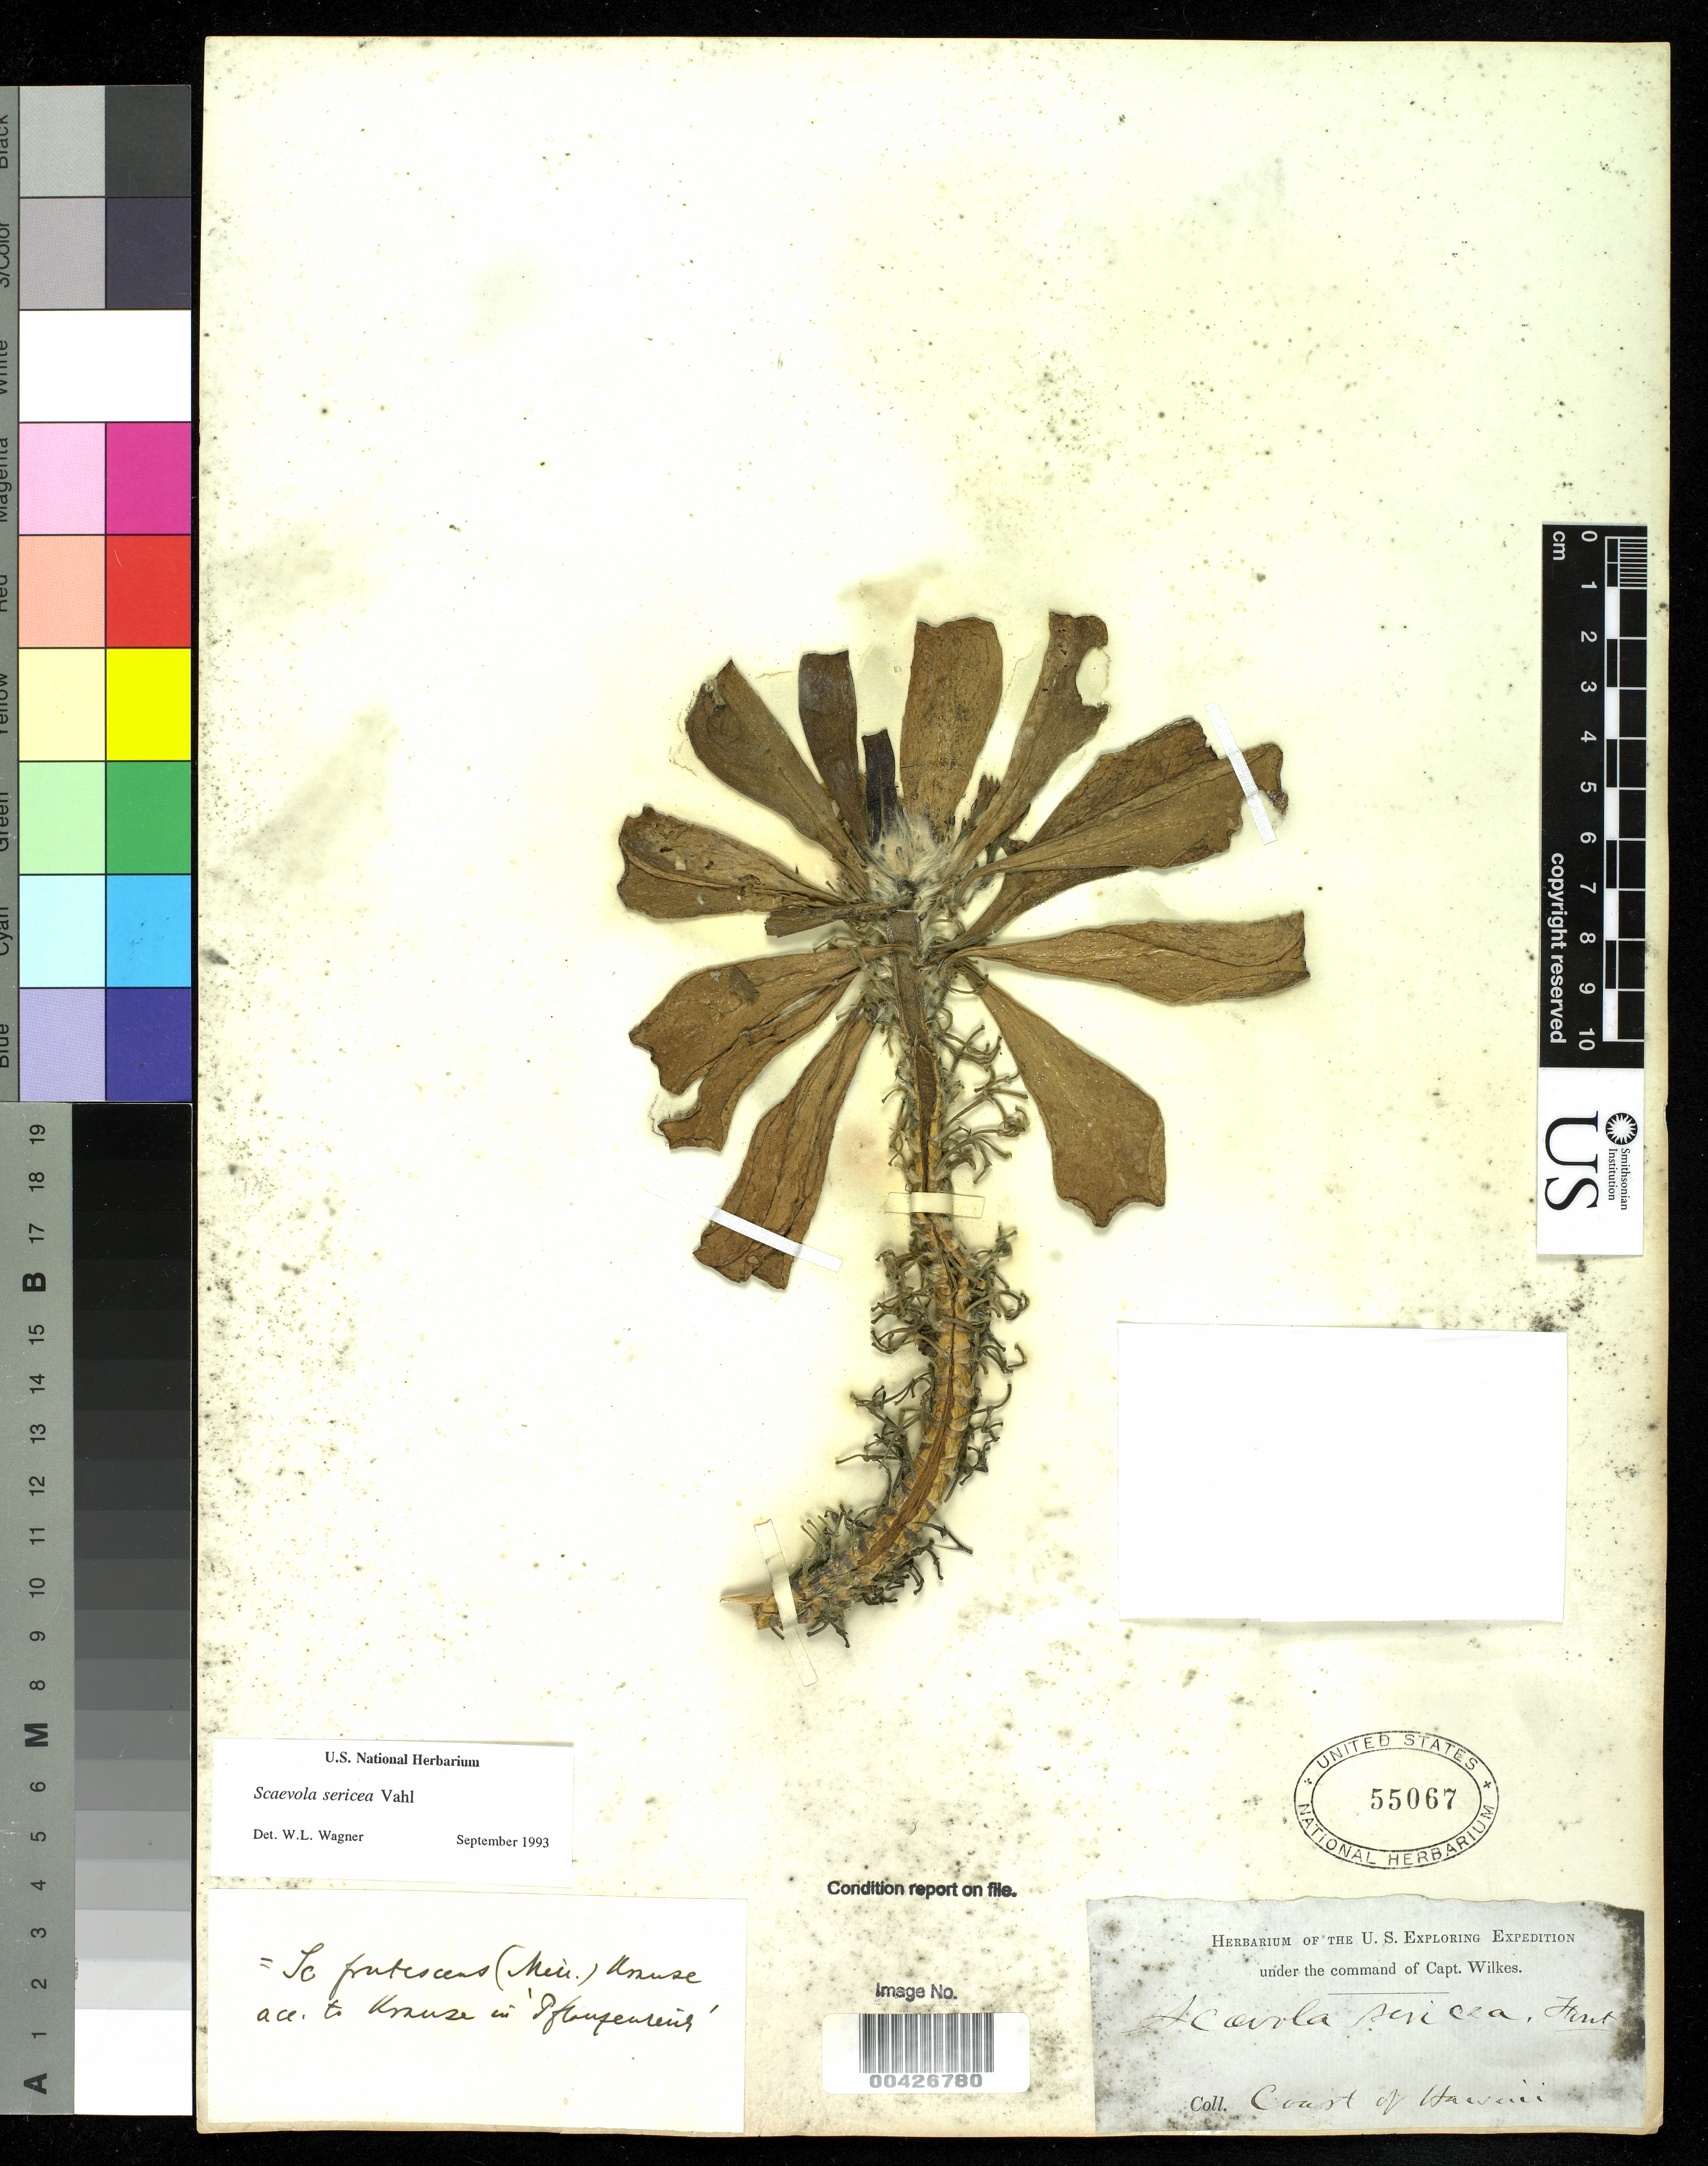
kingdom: Plantae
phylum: Tracheophyta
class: Magnoliopsida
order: Asterales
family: Goodeniaceae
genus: Scaevola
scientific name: Scaevola taccada var. taccada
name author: (Gaertn.) Roxb.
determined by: Wagner, W. L., (BOT), Smithsonian Institution - National Museum of Natural History (UNITED STATES)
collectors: Wilkes Explor. Exped.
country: United States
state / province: Hawaii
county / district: Hawaii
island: Hawaii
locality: Coast of Hawaii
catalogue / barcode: US 55067